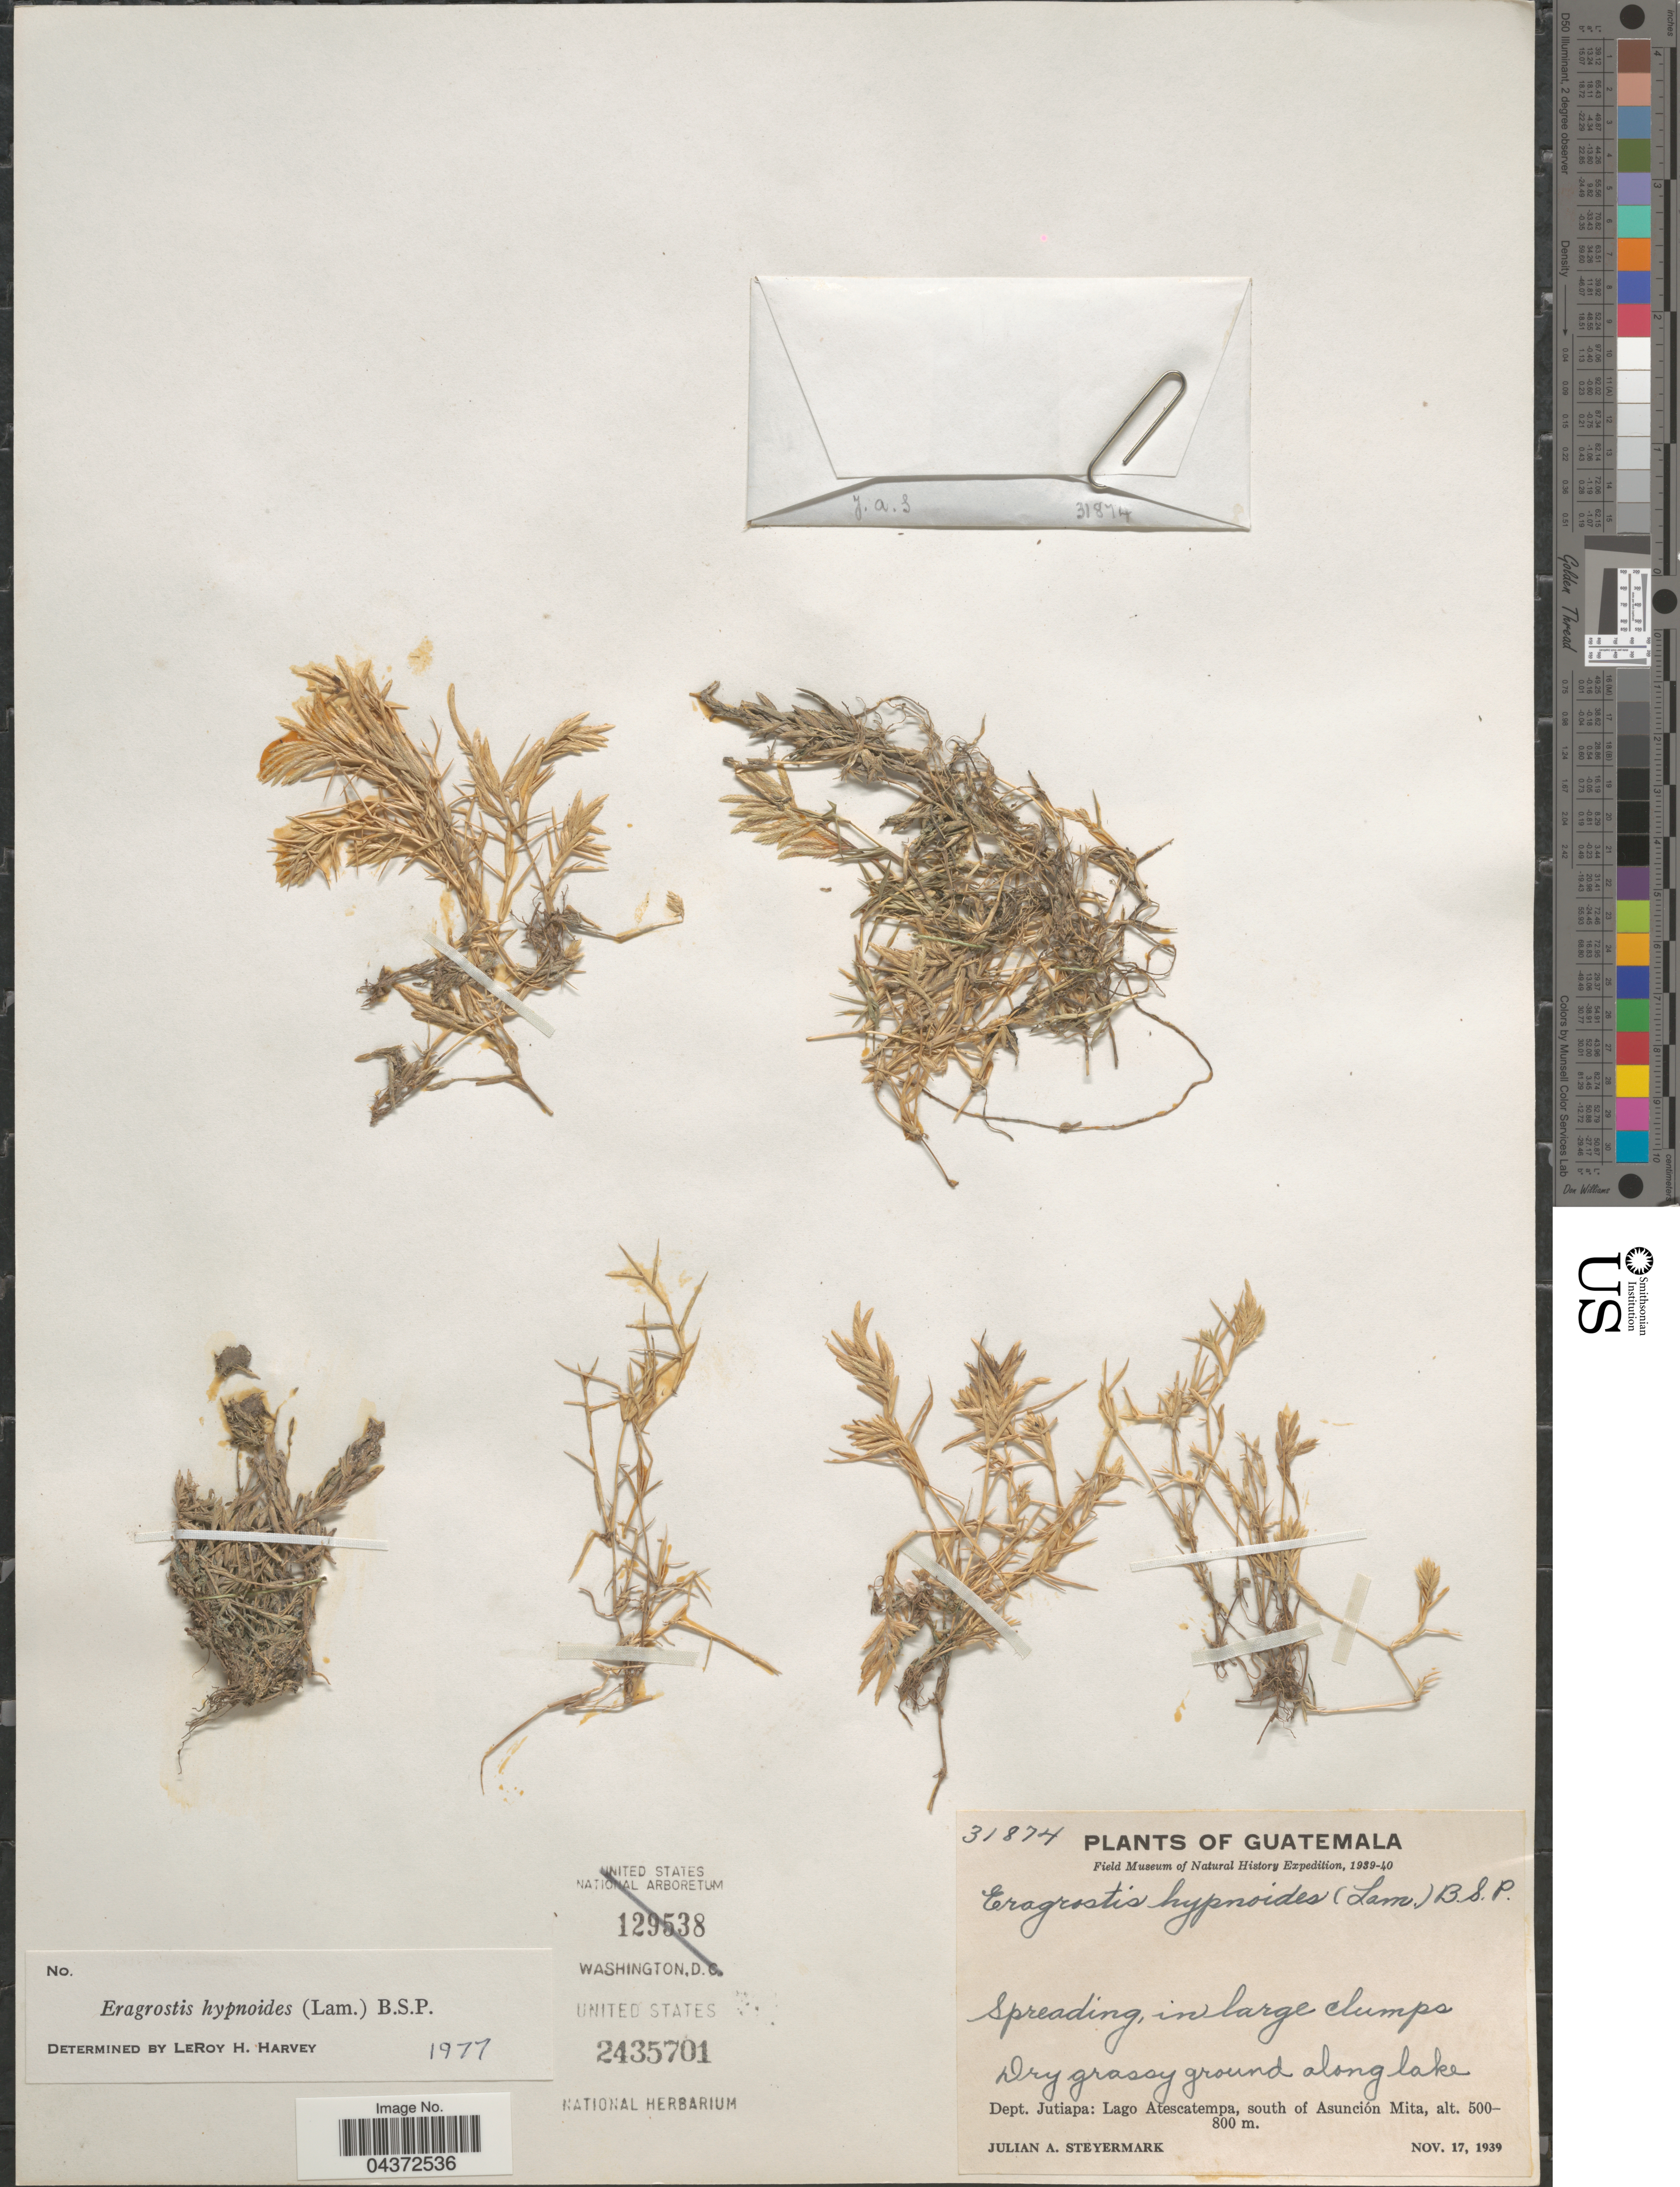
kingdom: Plantae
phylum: Tracheophyta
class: Liliopsida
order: Poales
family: Poaceae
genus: Eragrostis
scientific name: Eragrostis hypnoides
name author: (Lam.) Britton, Stearns & Poggenb.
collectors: J. Steyermark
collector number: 31874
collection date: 1939-11-17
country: Guatemala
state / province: Jutiapa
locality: Field Museum of Natural History Expedition, 1939-40. Dry grassy ground along lake. Dept. Jutiapa: Lago Atescatempa, south of Asunción Mita.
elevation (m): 500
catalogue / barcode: US 2435701